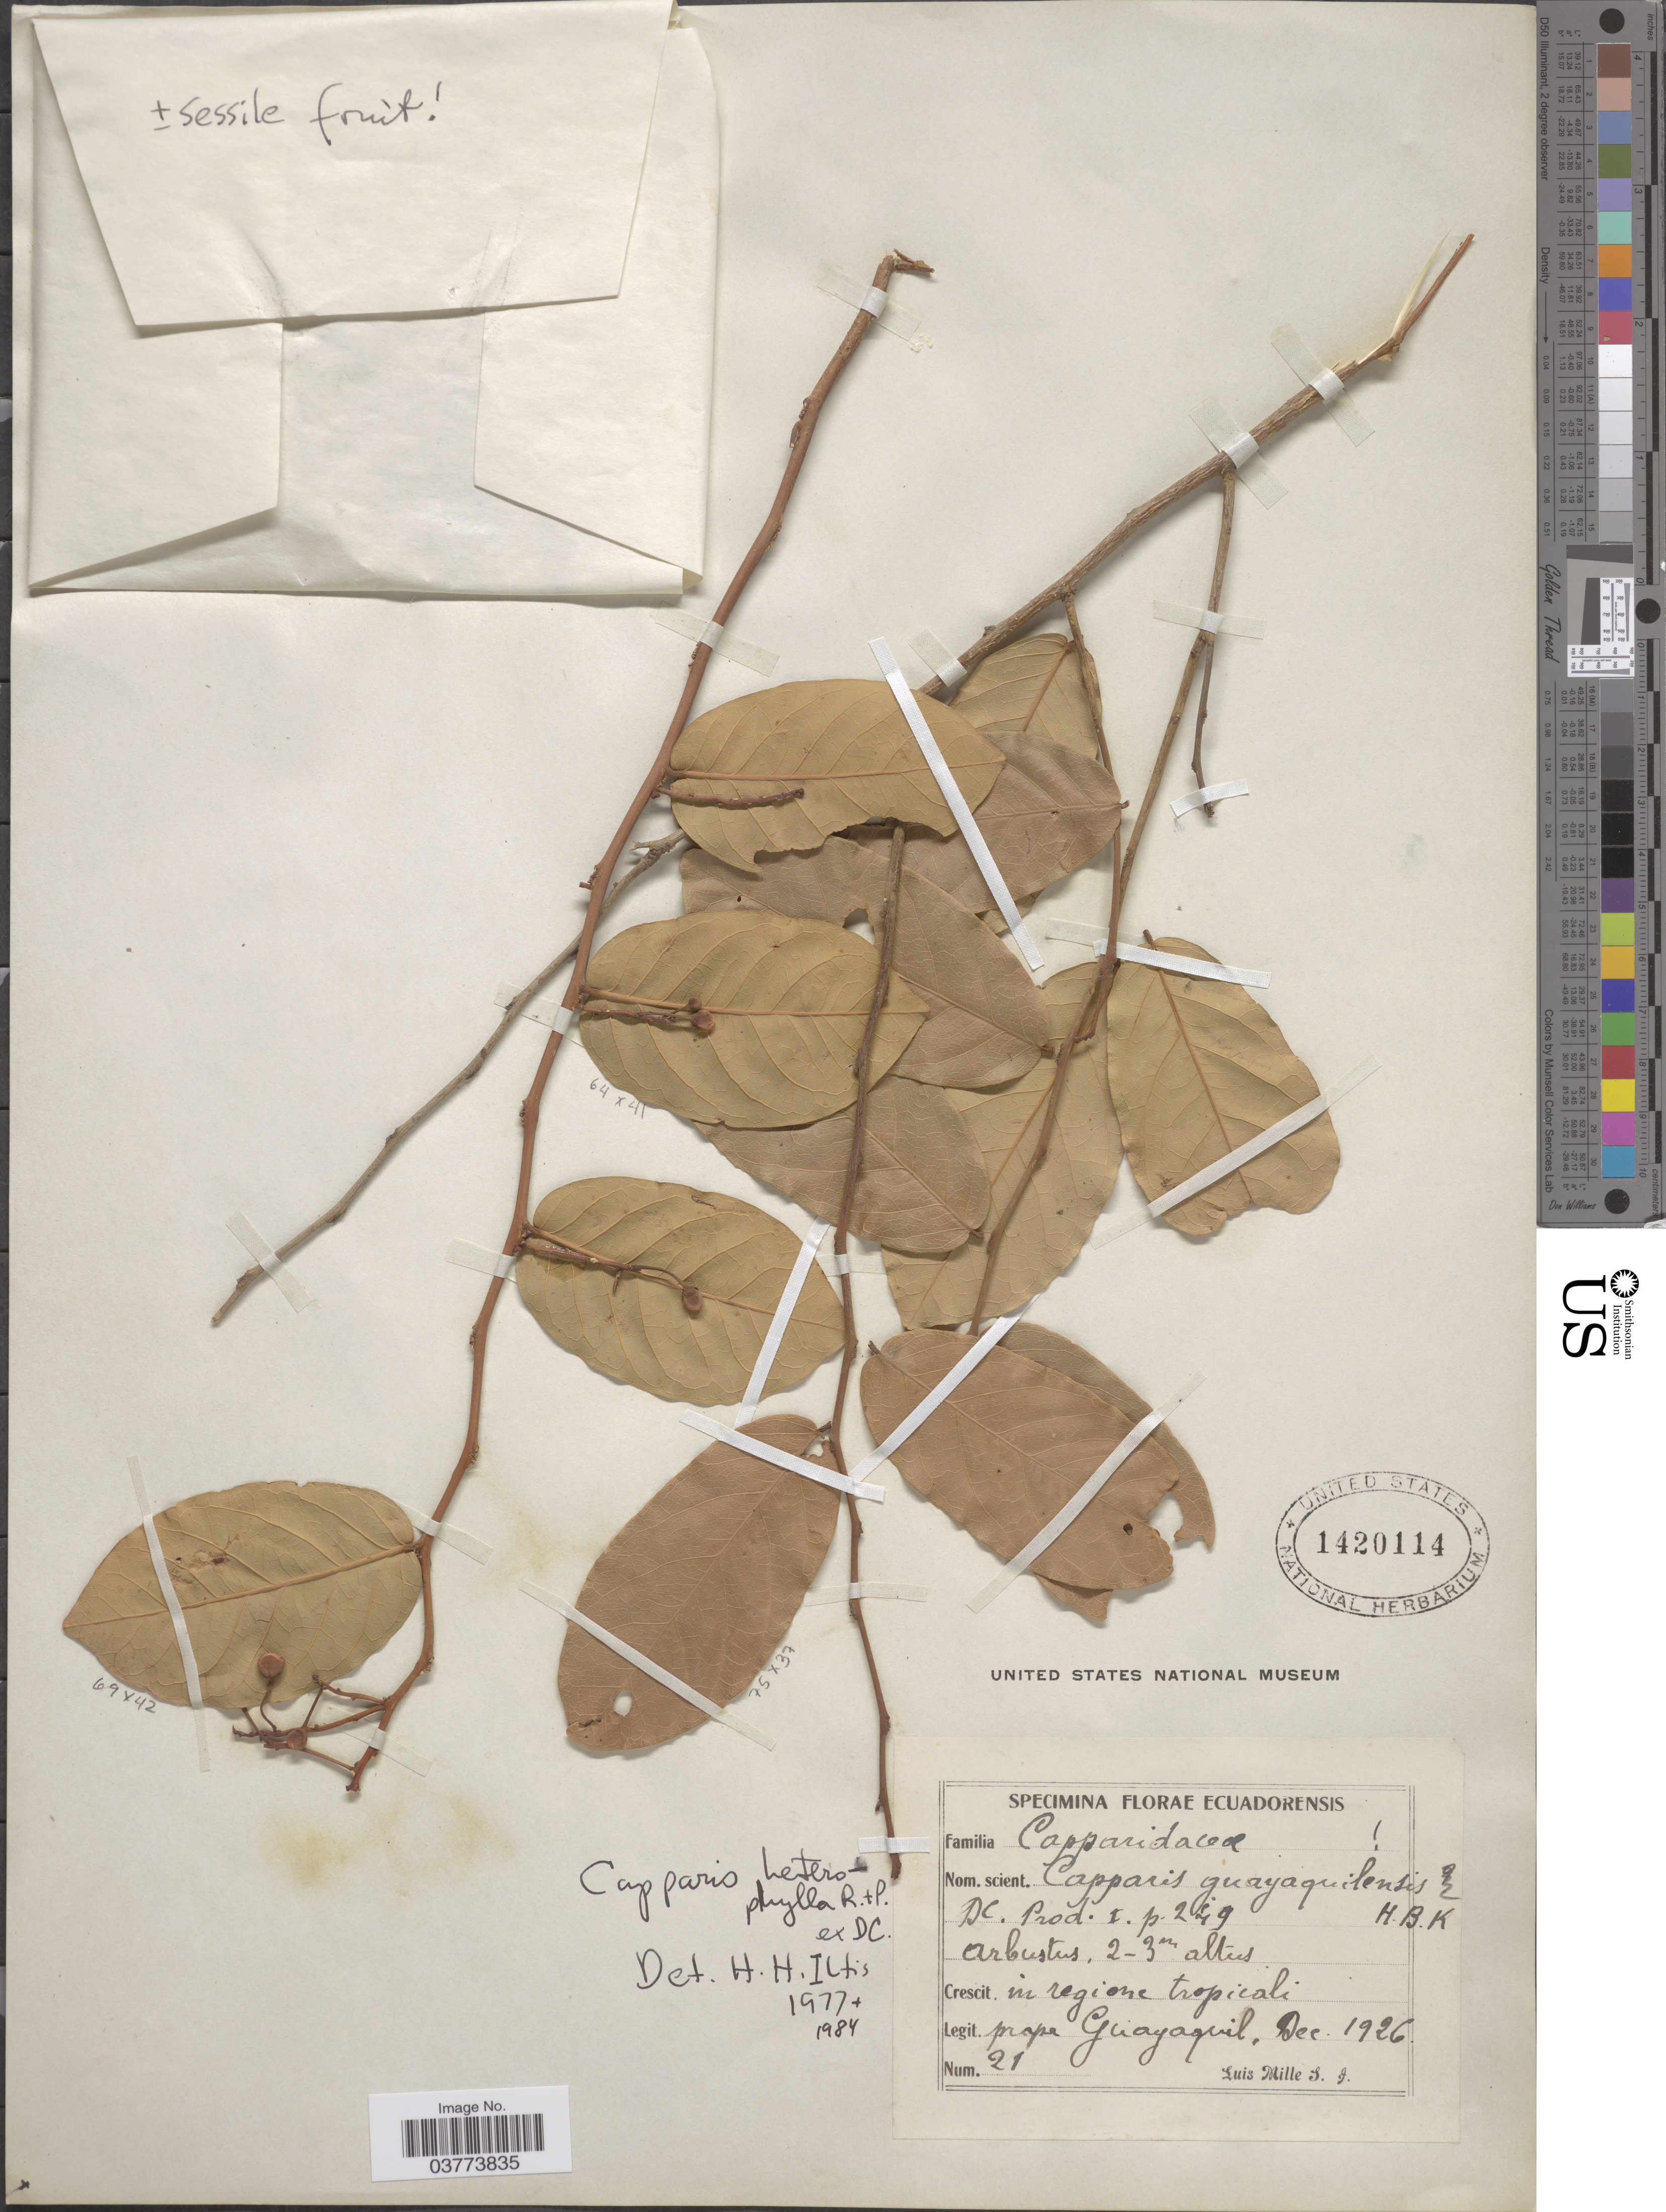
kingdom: Plantae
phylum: Tracheophyta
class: Magnoliopsida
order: Brassicales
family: Capparaceae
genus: Cynophalla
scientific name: Cynophalla heterophylla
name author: (Ruiz & Pav. ex DC.) Iltis & Cornejo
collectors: L. Mille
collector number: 21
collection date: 1926-12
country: Ecuador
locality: Crescit. in regione tropicali prope Guayaquil.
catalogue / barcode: US 1420114